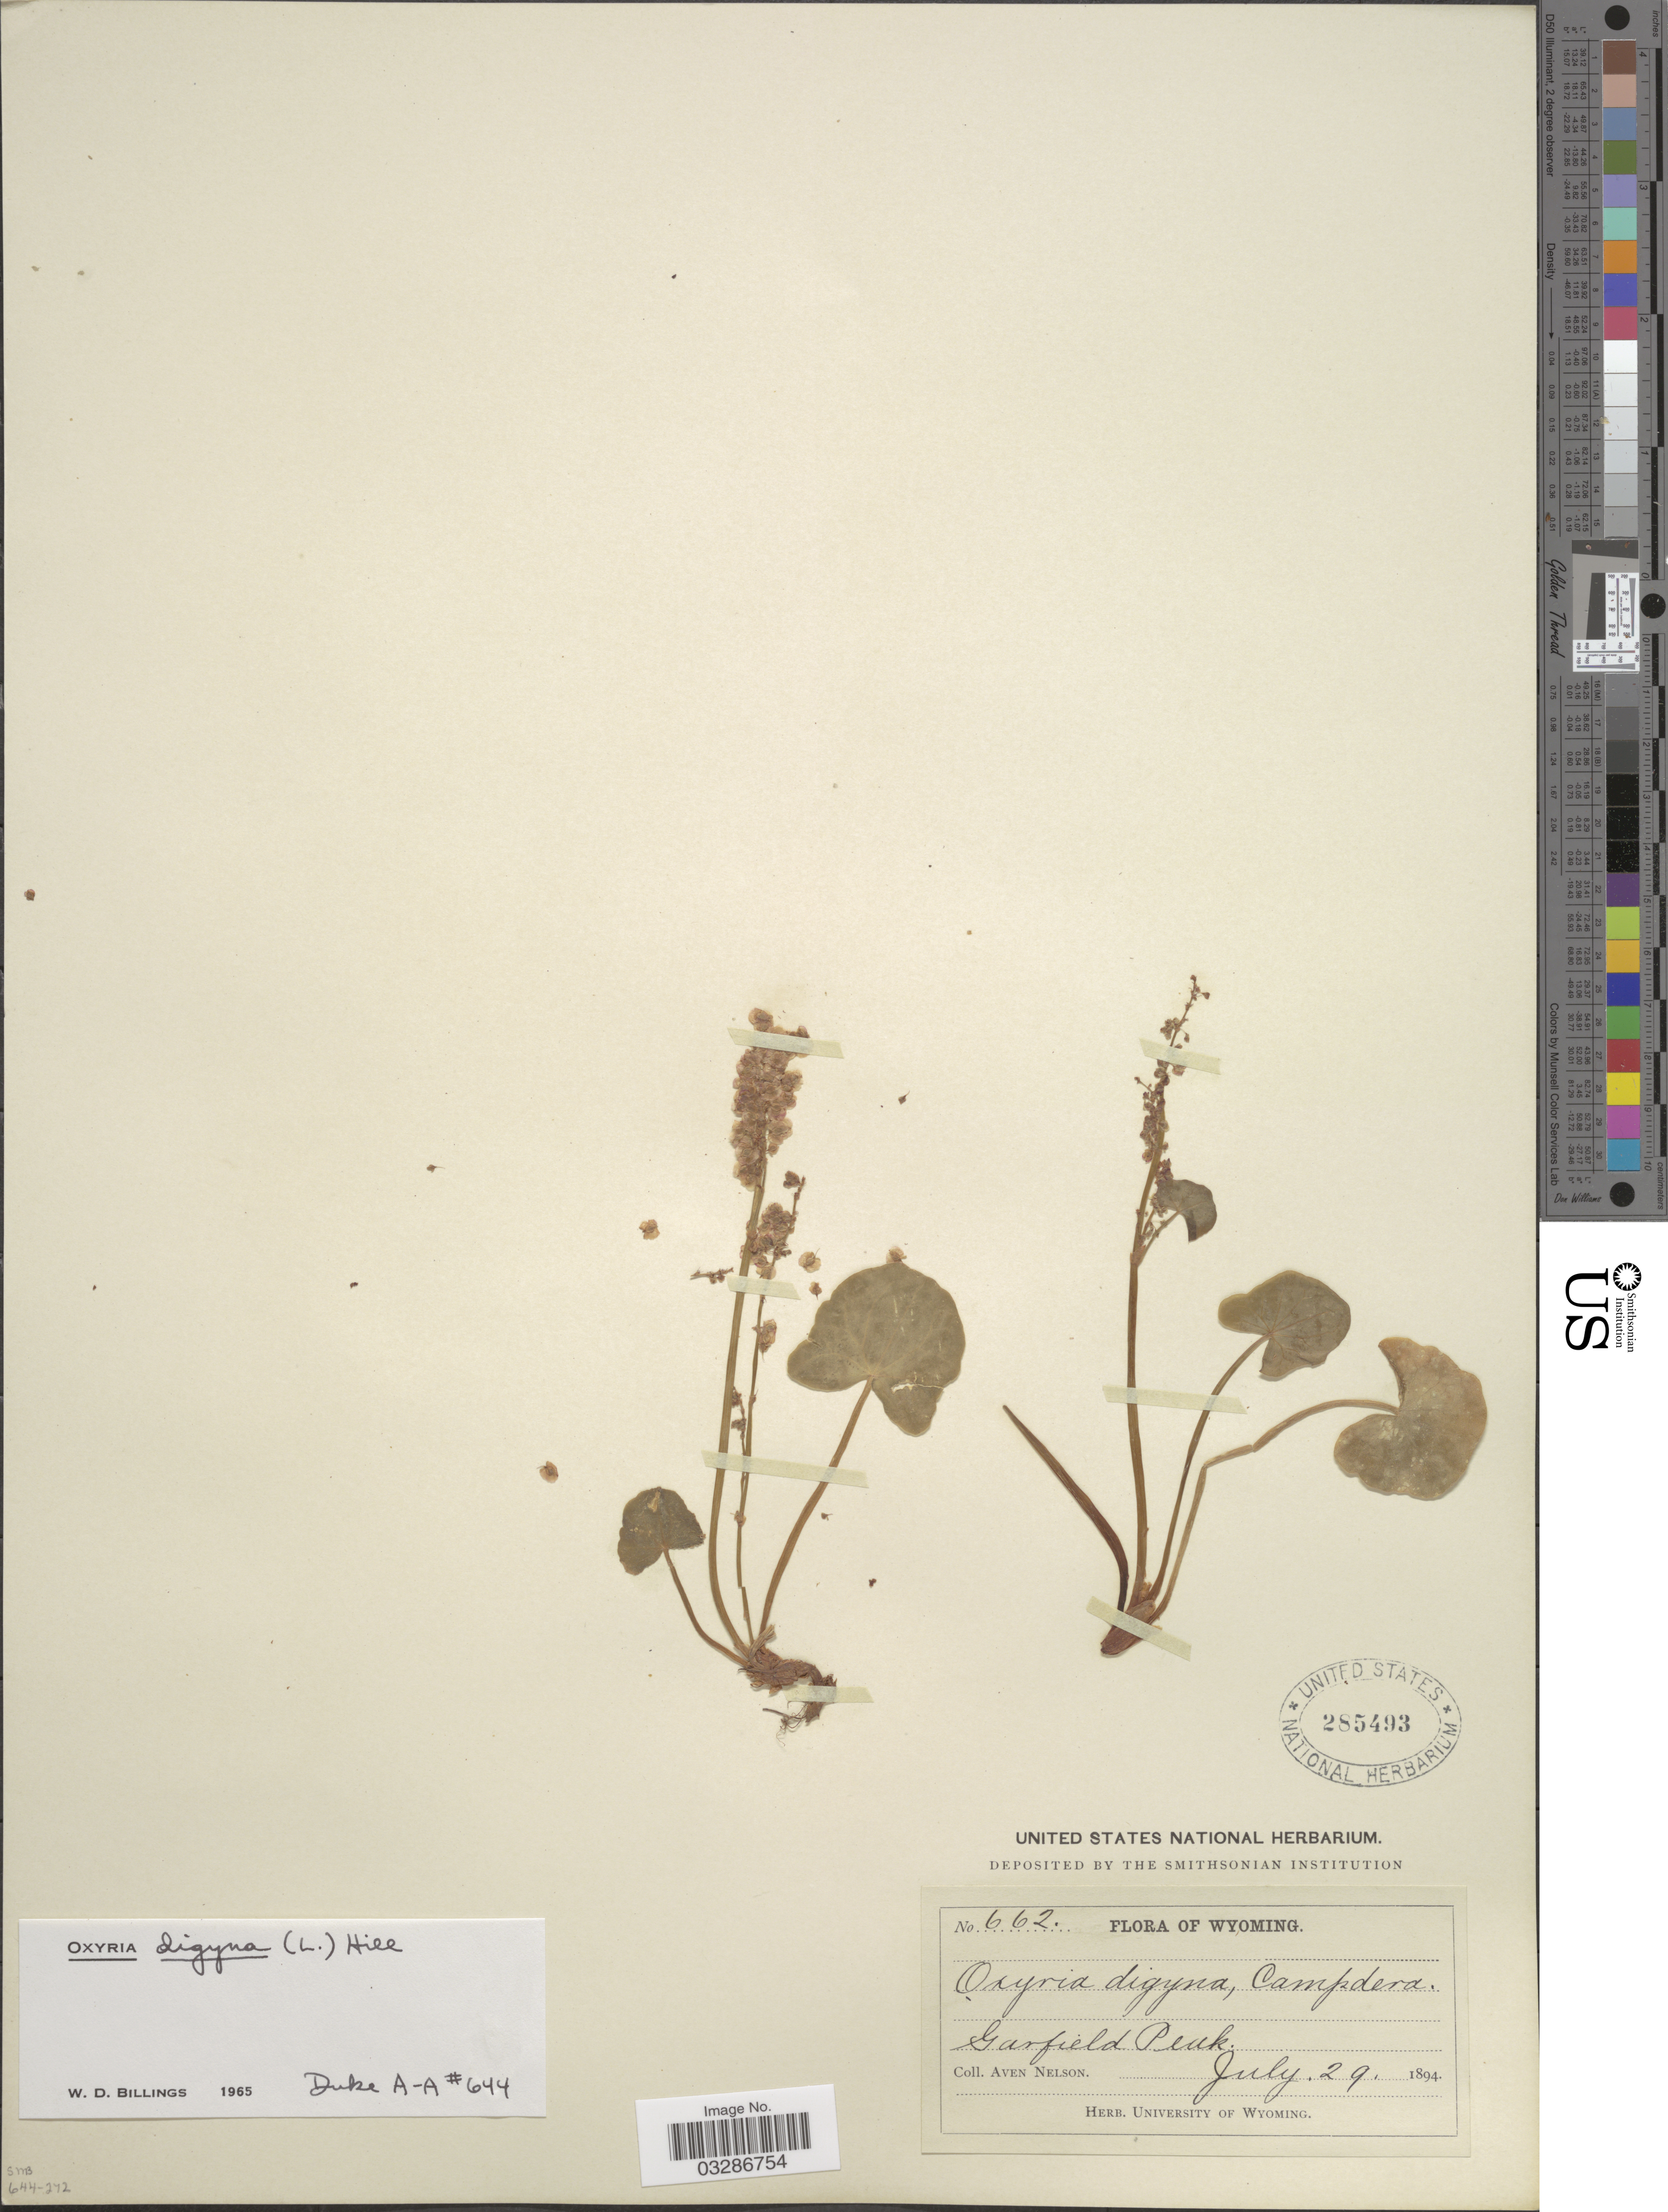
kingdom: Plantae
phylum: Tracheophyta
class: Magnoliopsida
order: Caryophyllales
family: Polygonaceae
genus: Oxyria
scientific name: Oxyria digyna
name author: (L.) Hill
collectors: A. Nelson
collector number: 662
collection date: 1894-07-29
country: United States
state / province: Wyoming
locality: Garfield Peak.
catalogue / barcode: US 285493